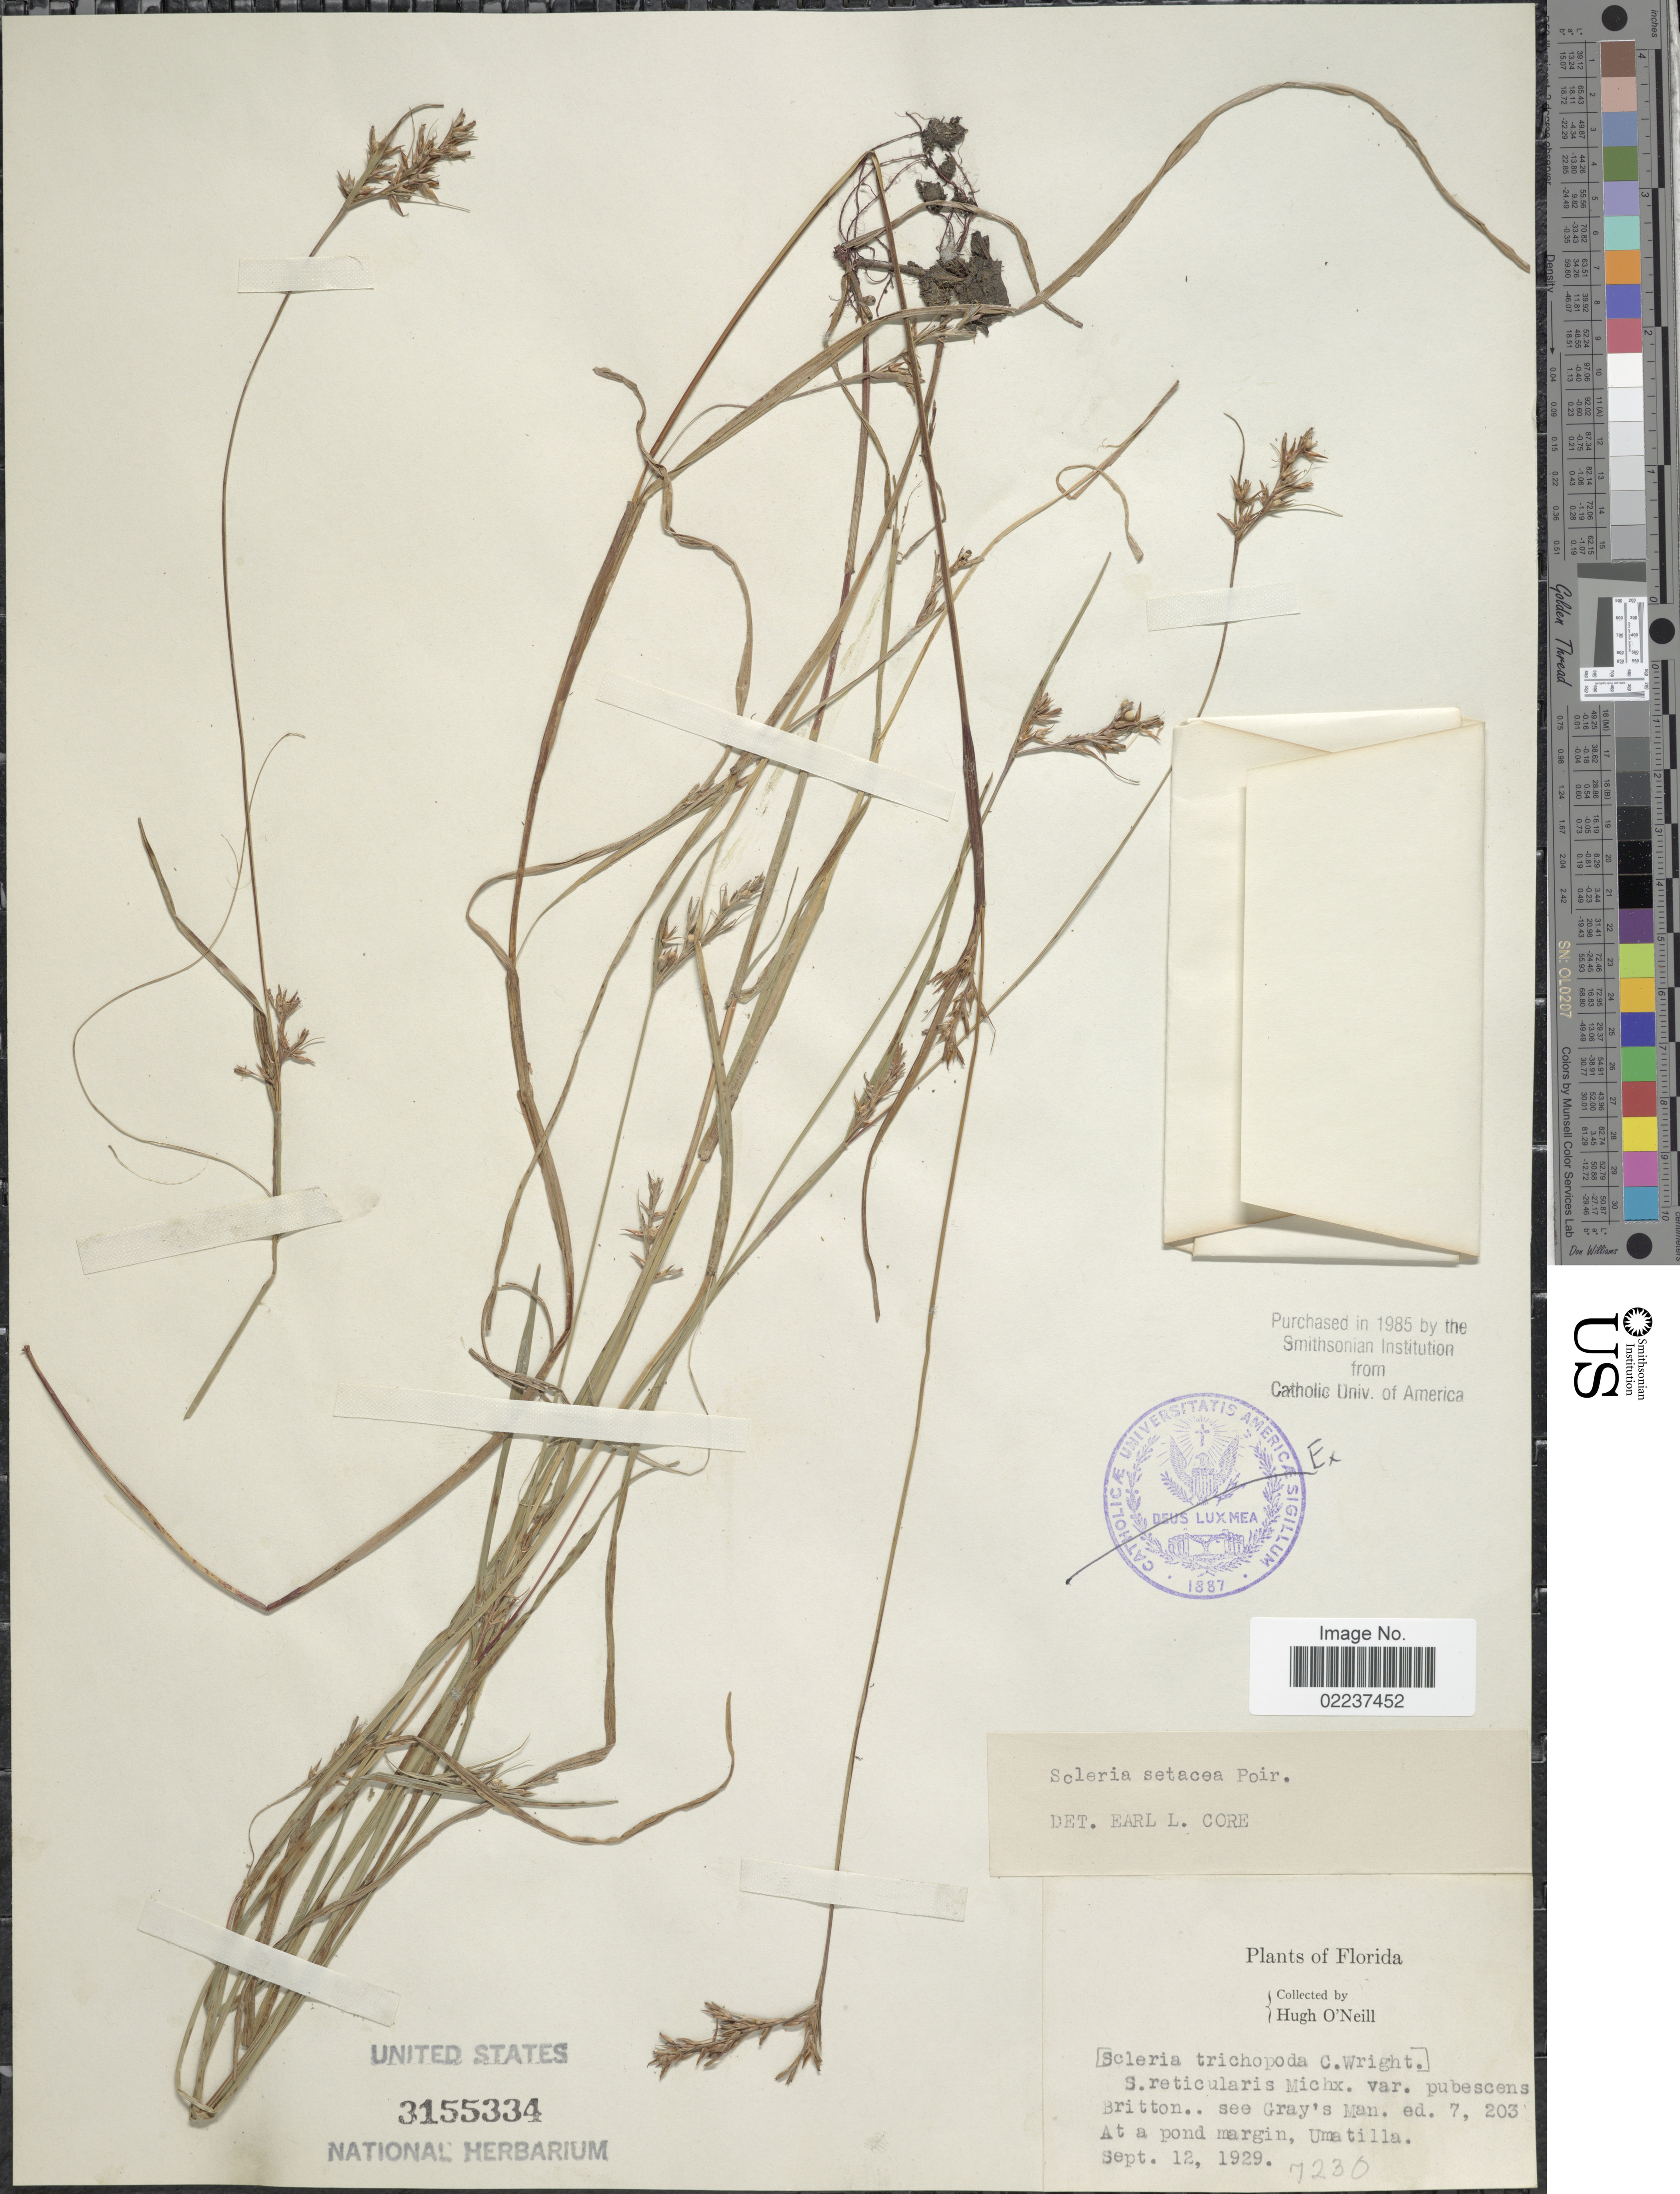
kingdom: Plantae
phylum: Tracheophyta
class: Liliopsida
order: Poales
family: Cyperaceae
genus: Scleria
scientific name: Scleria muehlenbergii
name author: Steud.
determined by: Strong, Mark T., (BOT), Smithsonian Institution - National Museum of Natural History (UNITED STATES)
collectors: H. O'Neill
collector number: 7230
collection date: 1929-09-12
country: United States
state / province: Florida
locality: At a pond margin, Umatilla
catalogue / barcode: US 3155334